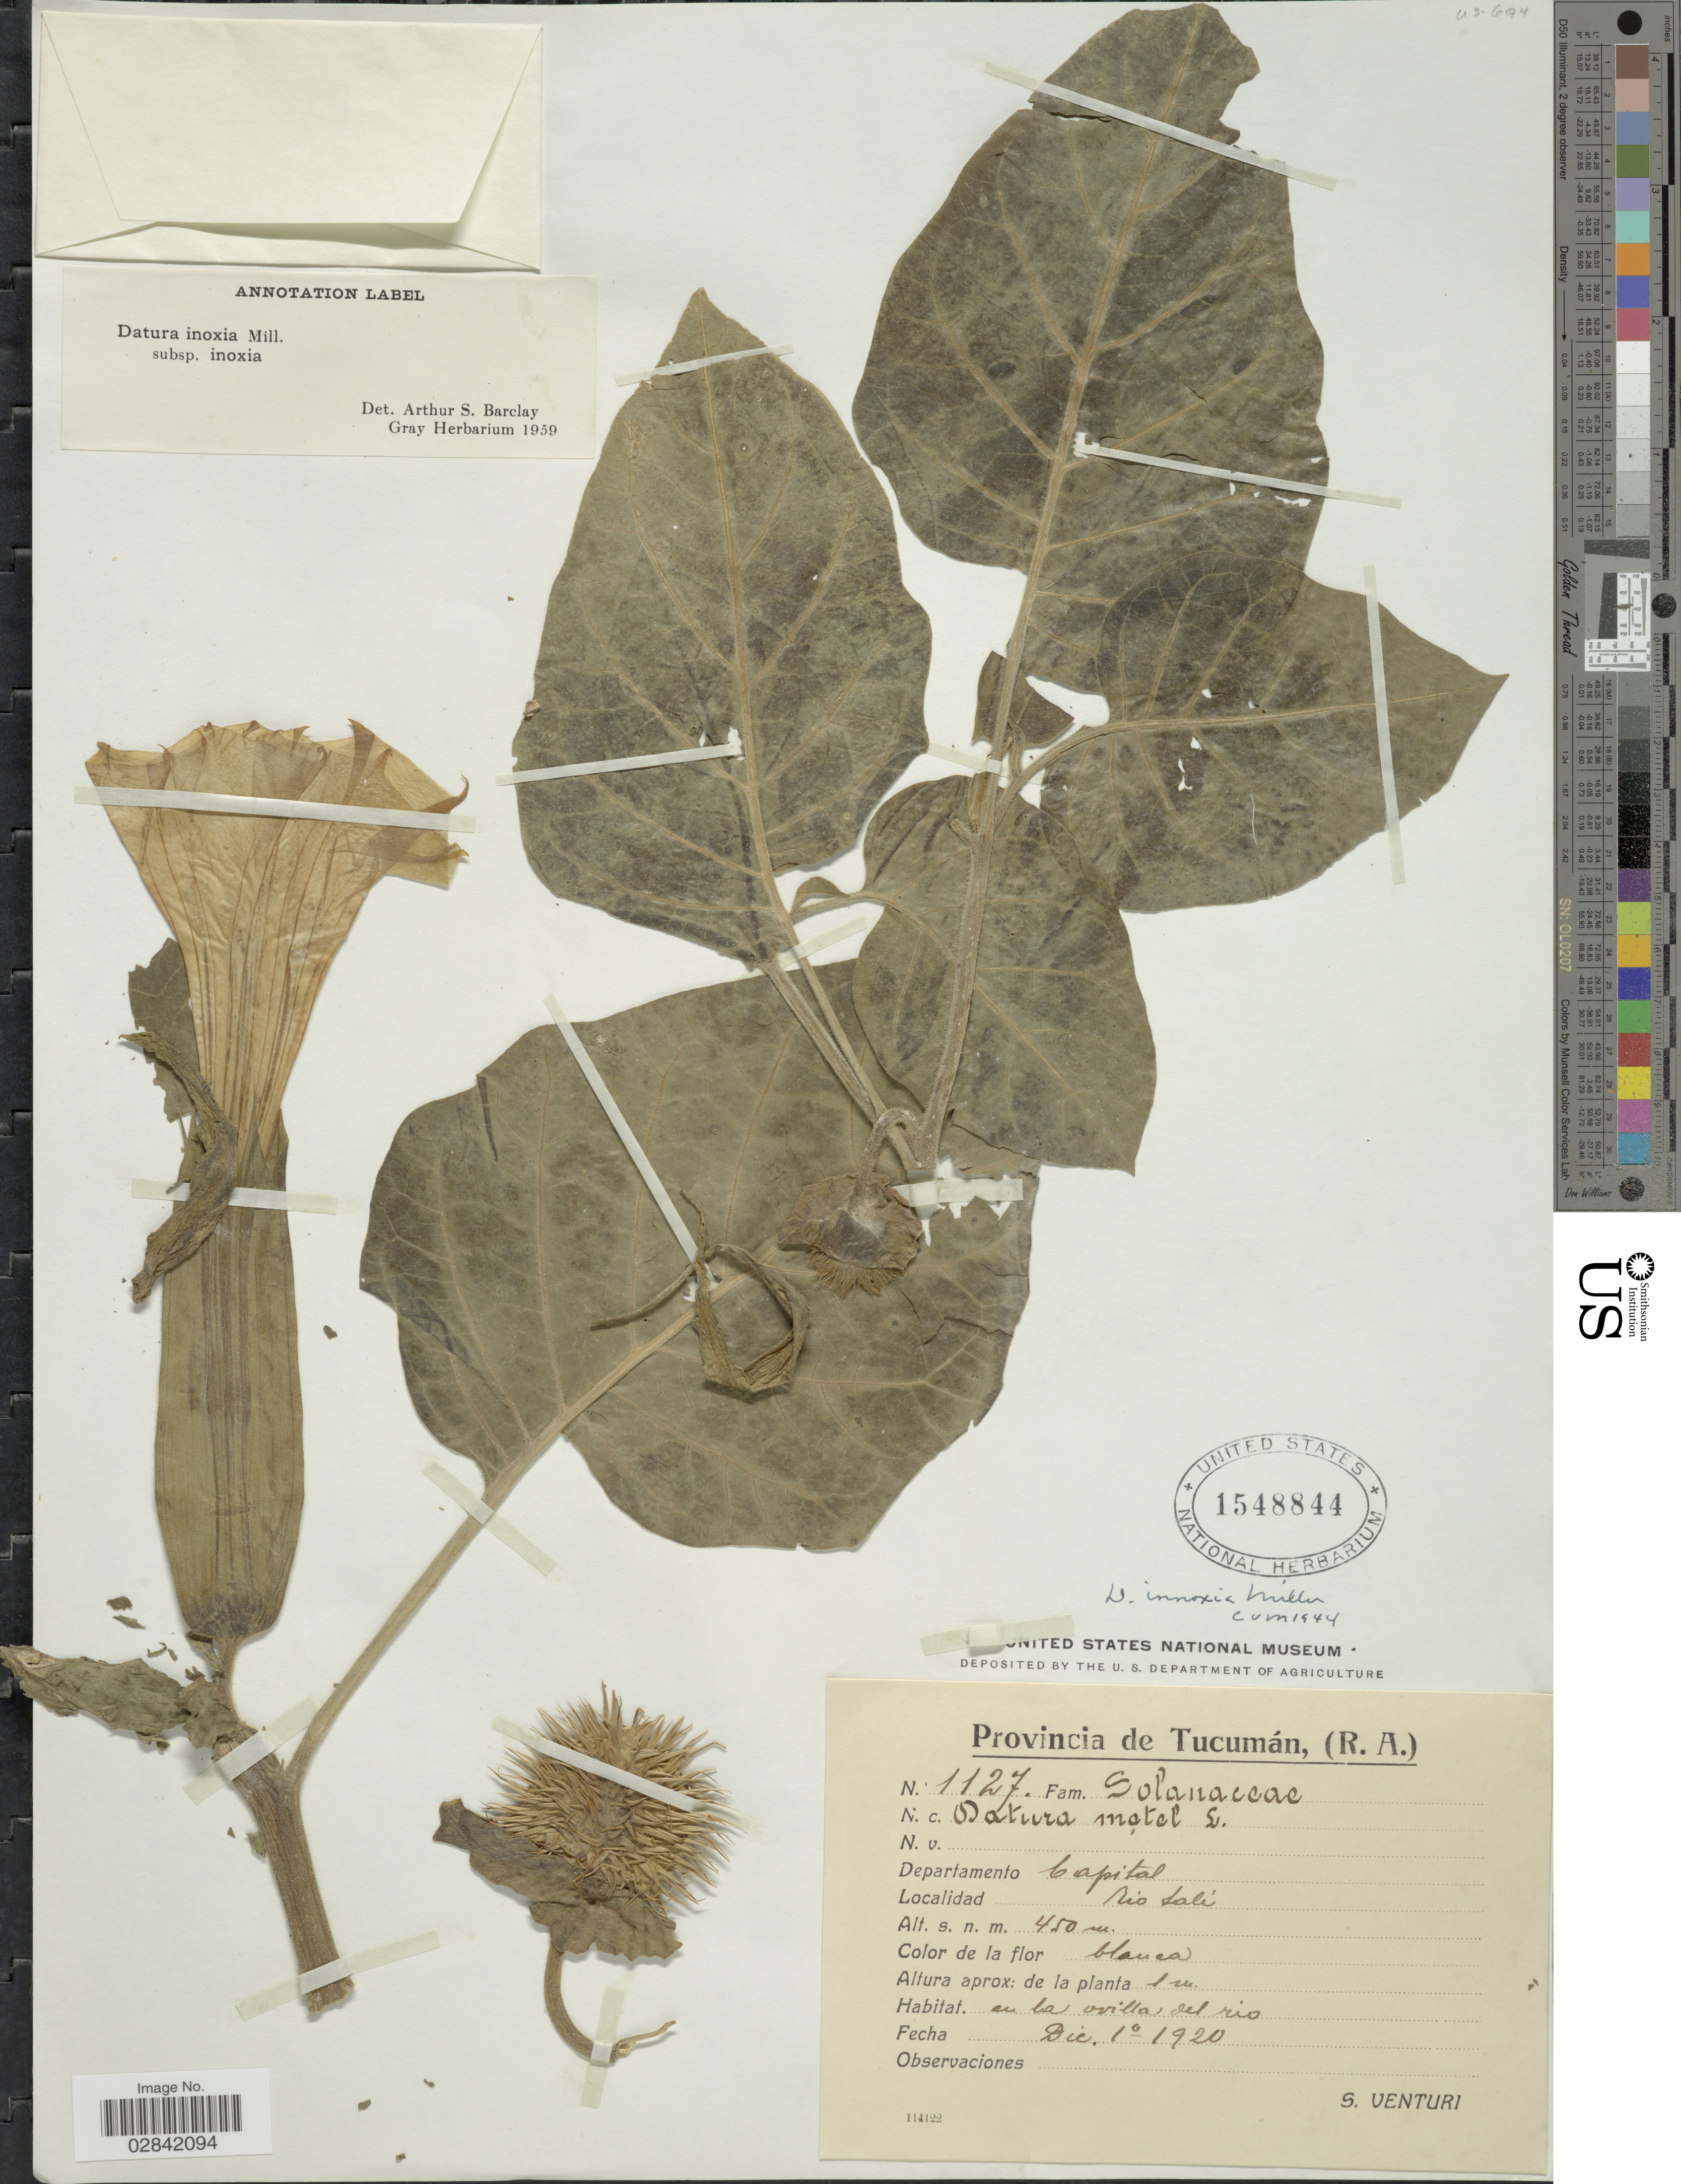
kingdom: Plantae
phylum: Tracheophyta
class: Magnoliopsida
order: Solanales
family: Solanaceae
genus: Datura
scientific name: Datura innoxia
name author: Mill.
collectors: S. Venturi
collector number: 1127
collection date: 1920-12-01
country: Argentina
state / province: Tucuman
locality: Provincia de Tucumán, (R.A.) Departamento Capital, Rio Sali.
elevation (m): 450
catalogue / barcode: US 1548844